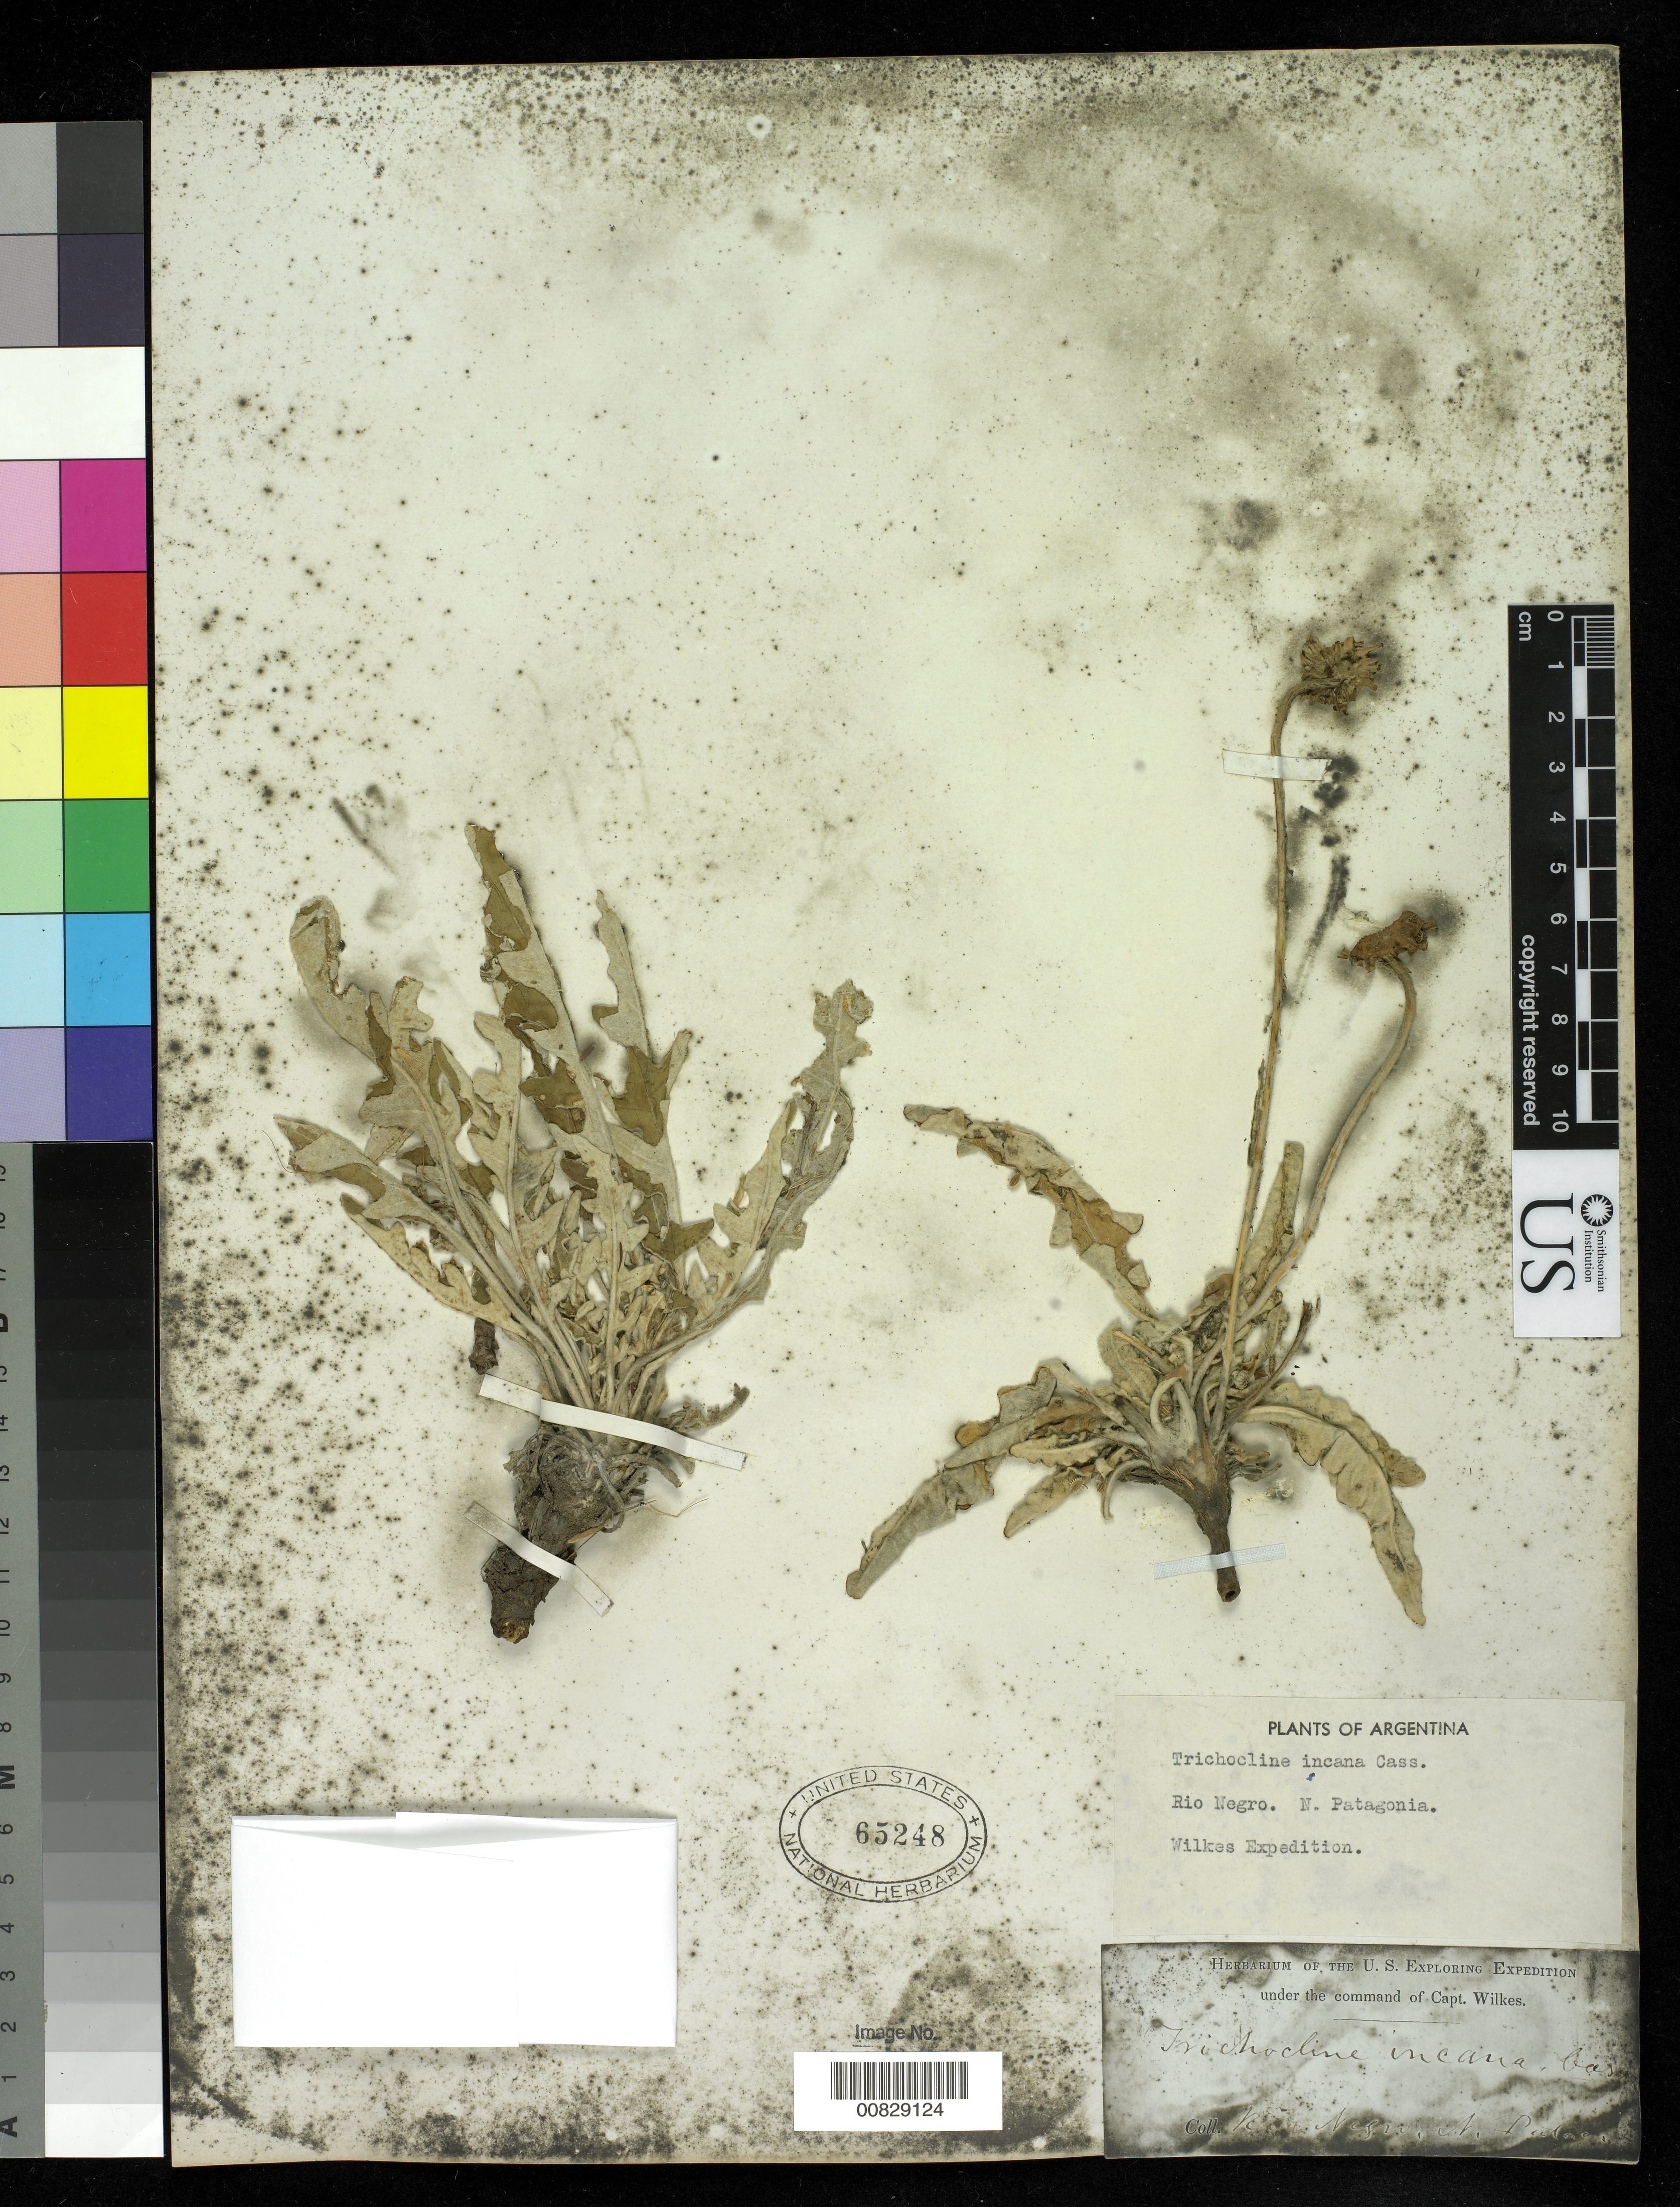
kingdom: Plantae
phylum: Tracheophyta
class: Magnoliopsida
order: Asterales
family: Asteraceae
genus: Trichocline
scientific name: Trichocline incana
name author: (Lam.) Cass.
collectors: Wilkes Explor. Exped.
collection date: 1838/1842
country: Argentina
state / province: Rio Negro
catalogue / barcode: US 65248